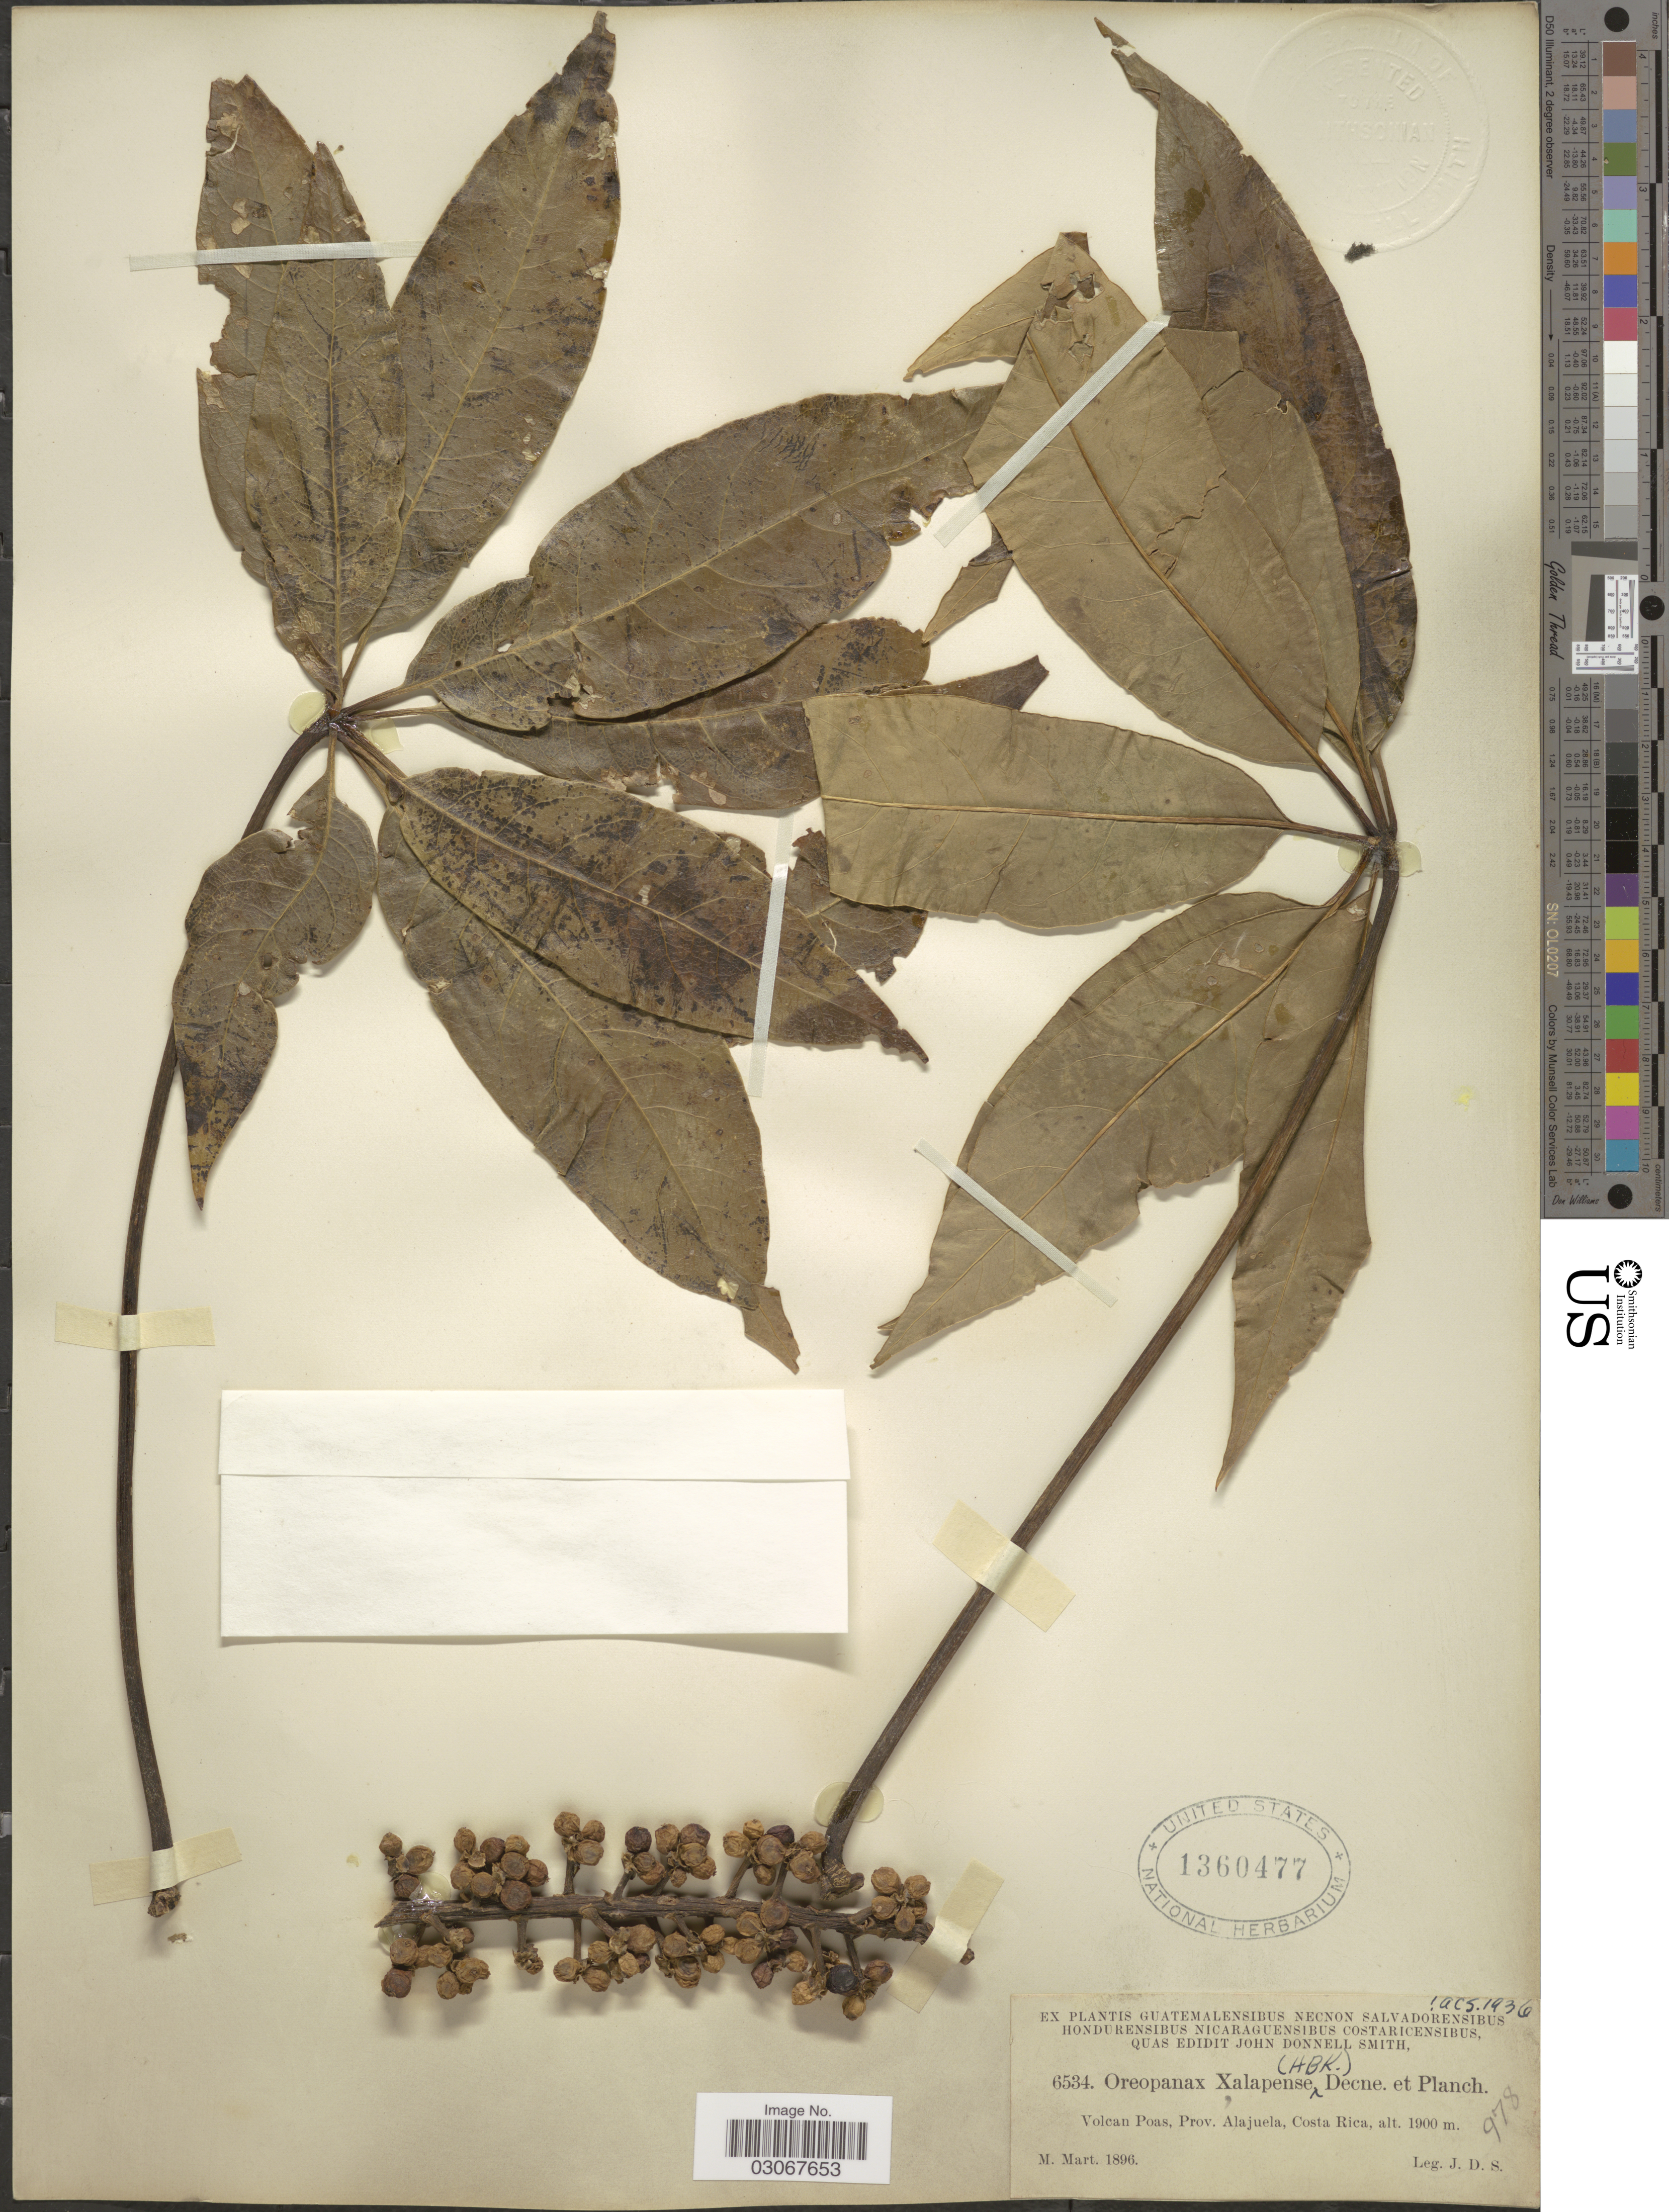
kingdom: Plantae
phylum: Tracheophyta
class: Magnoliopsida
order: Apiales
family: Araliaceae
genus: Oreopanax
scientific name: Oreopanax xalapensis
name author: (Kunth) Decne. & Planch.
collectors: J. Donnell Smith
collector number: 6534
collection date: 1896-03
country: Costa Rica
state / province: Alajuela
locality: Volcan Poas.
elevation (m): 1900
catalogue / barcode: US 1360477